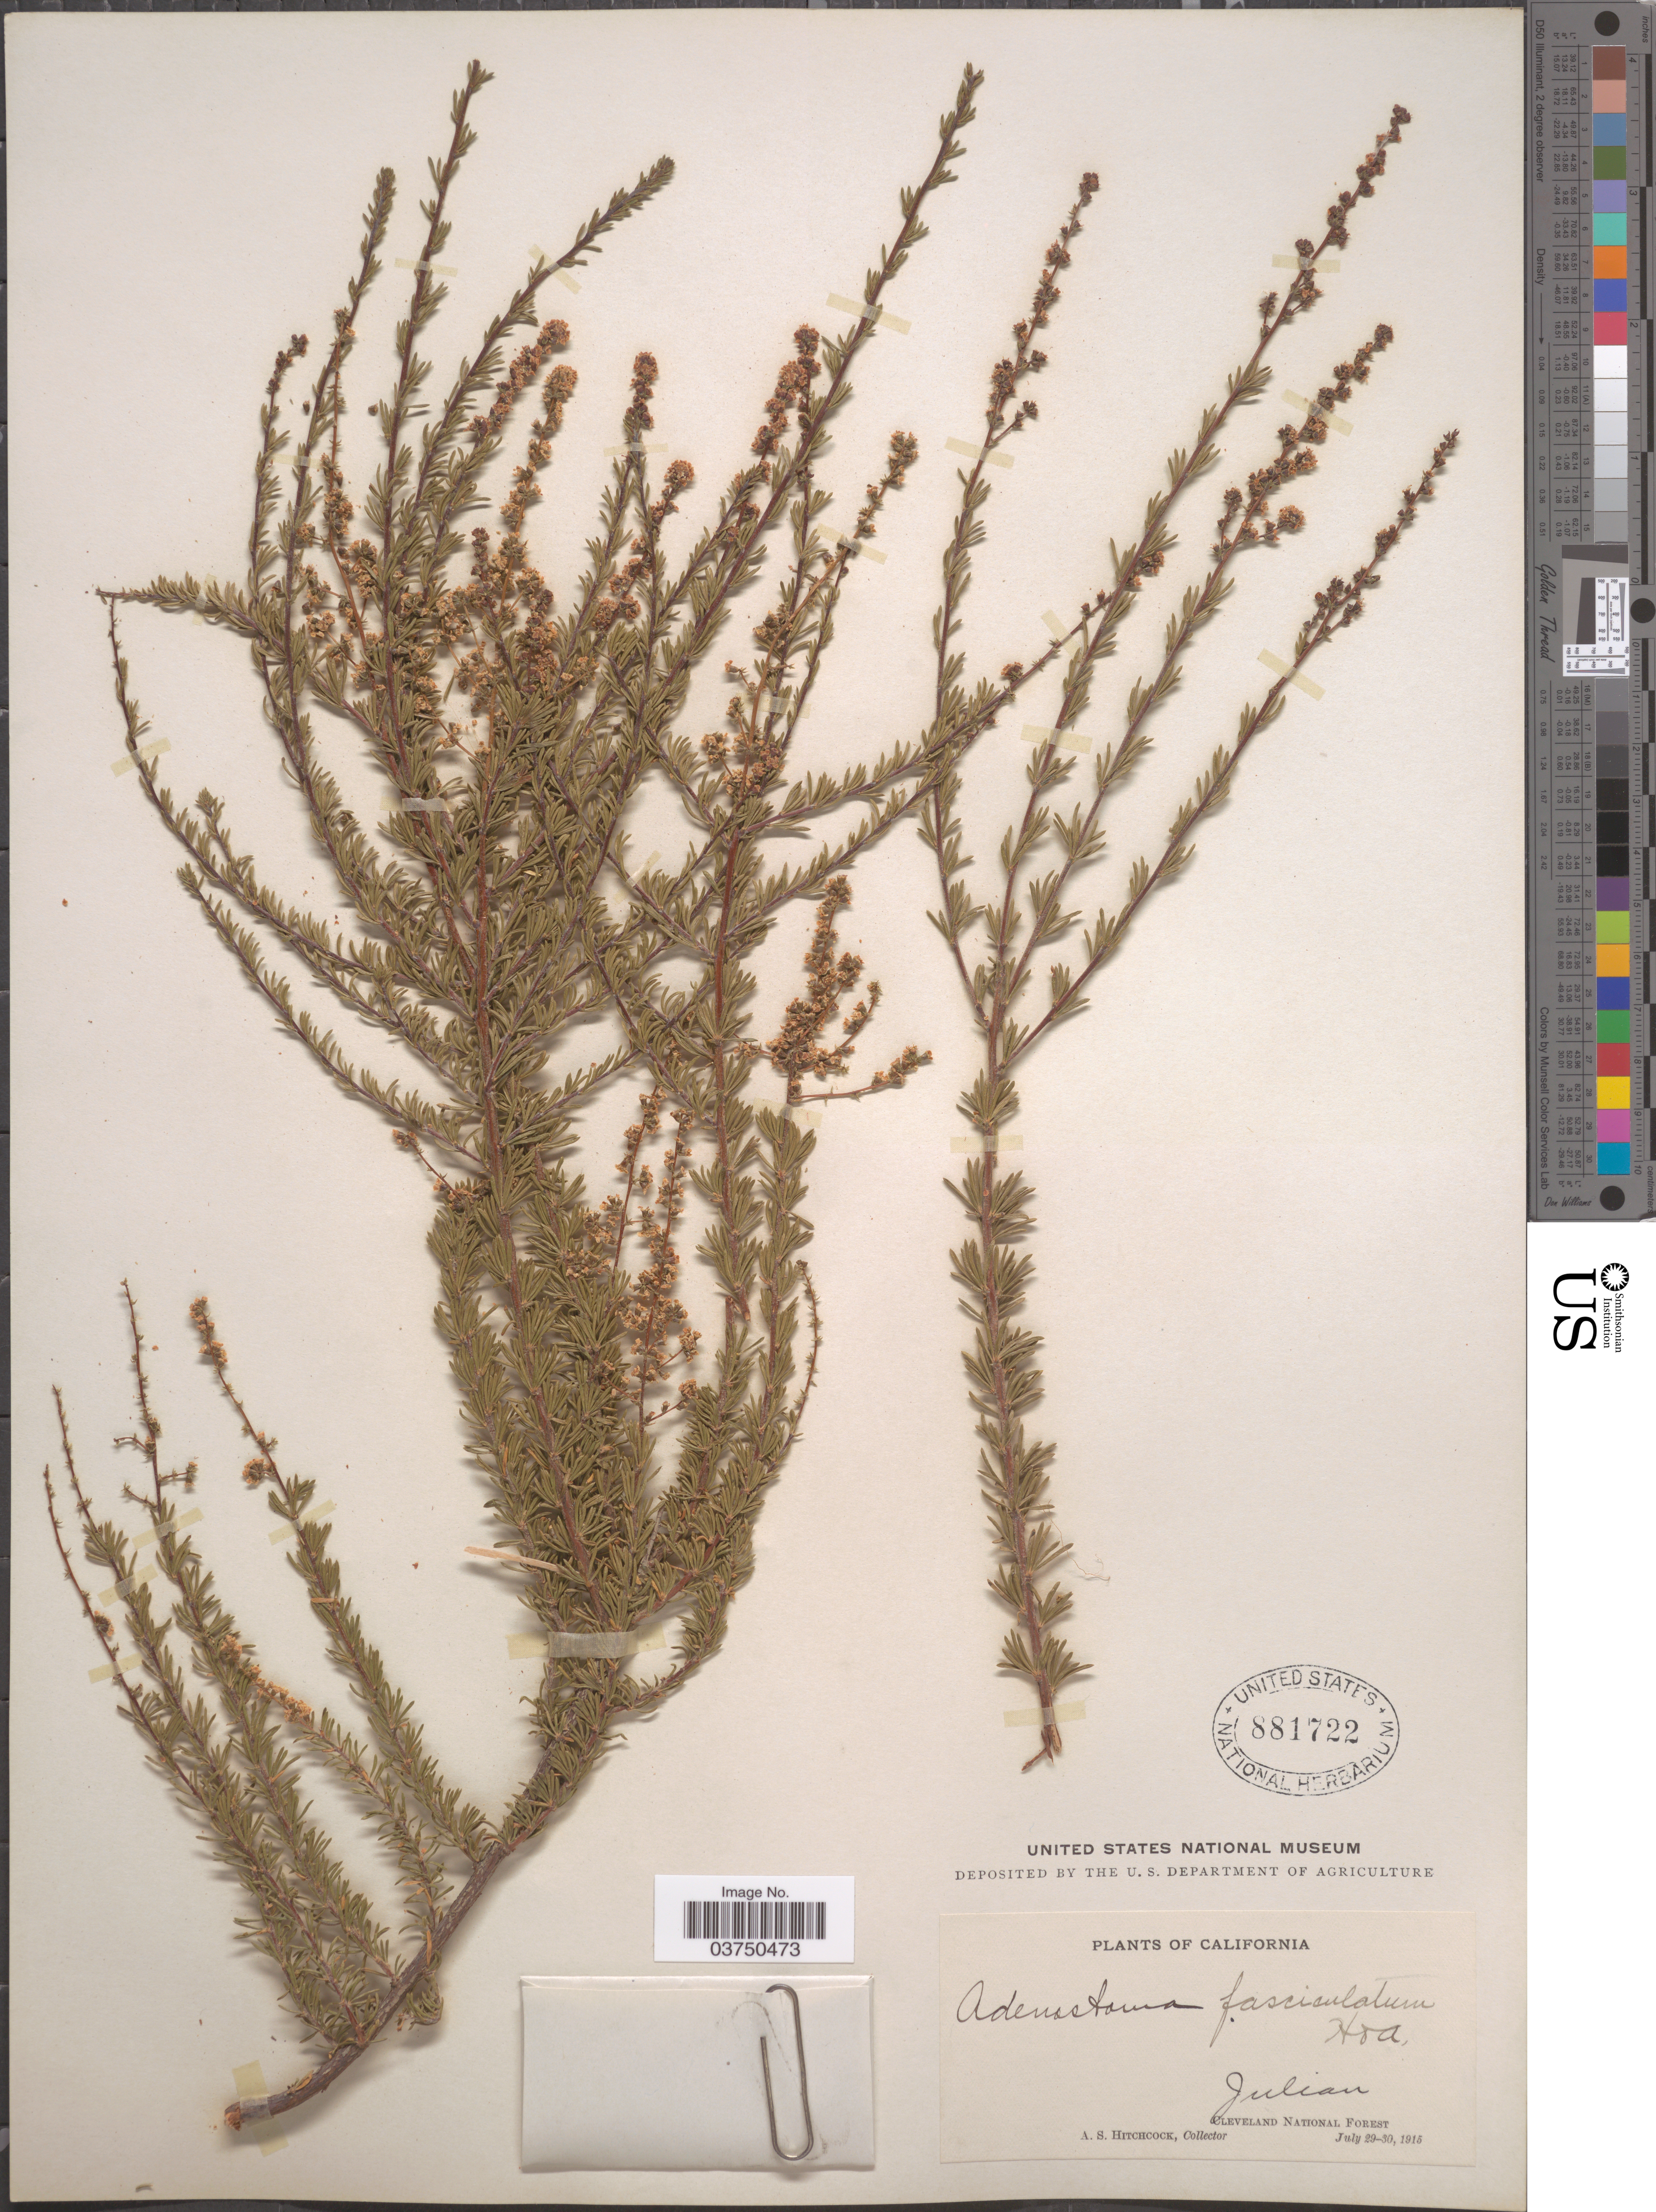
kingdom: Plantae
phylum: Tracheophyta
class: Magnoliopsida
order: Rosales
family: Rosaceae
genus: Adenostoma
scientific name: Adenostoma fasciculatum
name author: Hook. & Arn.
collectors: A. S. Hitchcock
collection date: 1915-07-29/1915-07-30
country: United States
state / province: California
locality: Julian. Cleveland National Forest.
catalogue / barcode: US 881722